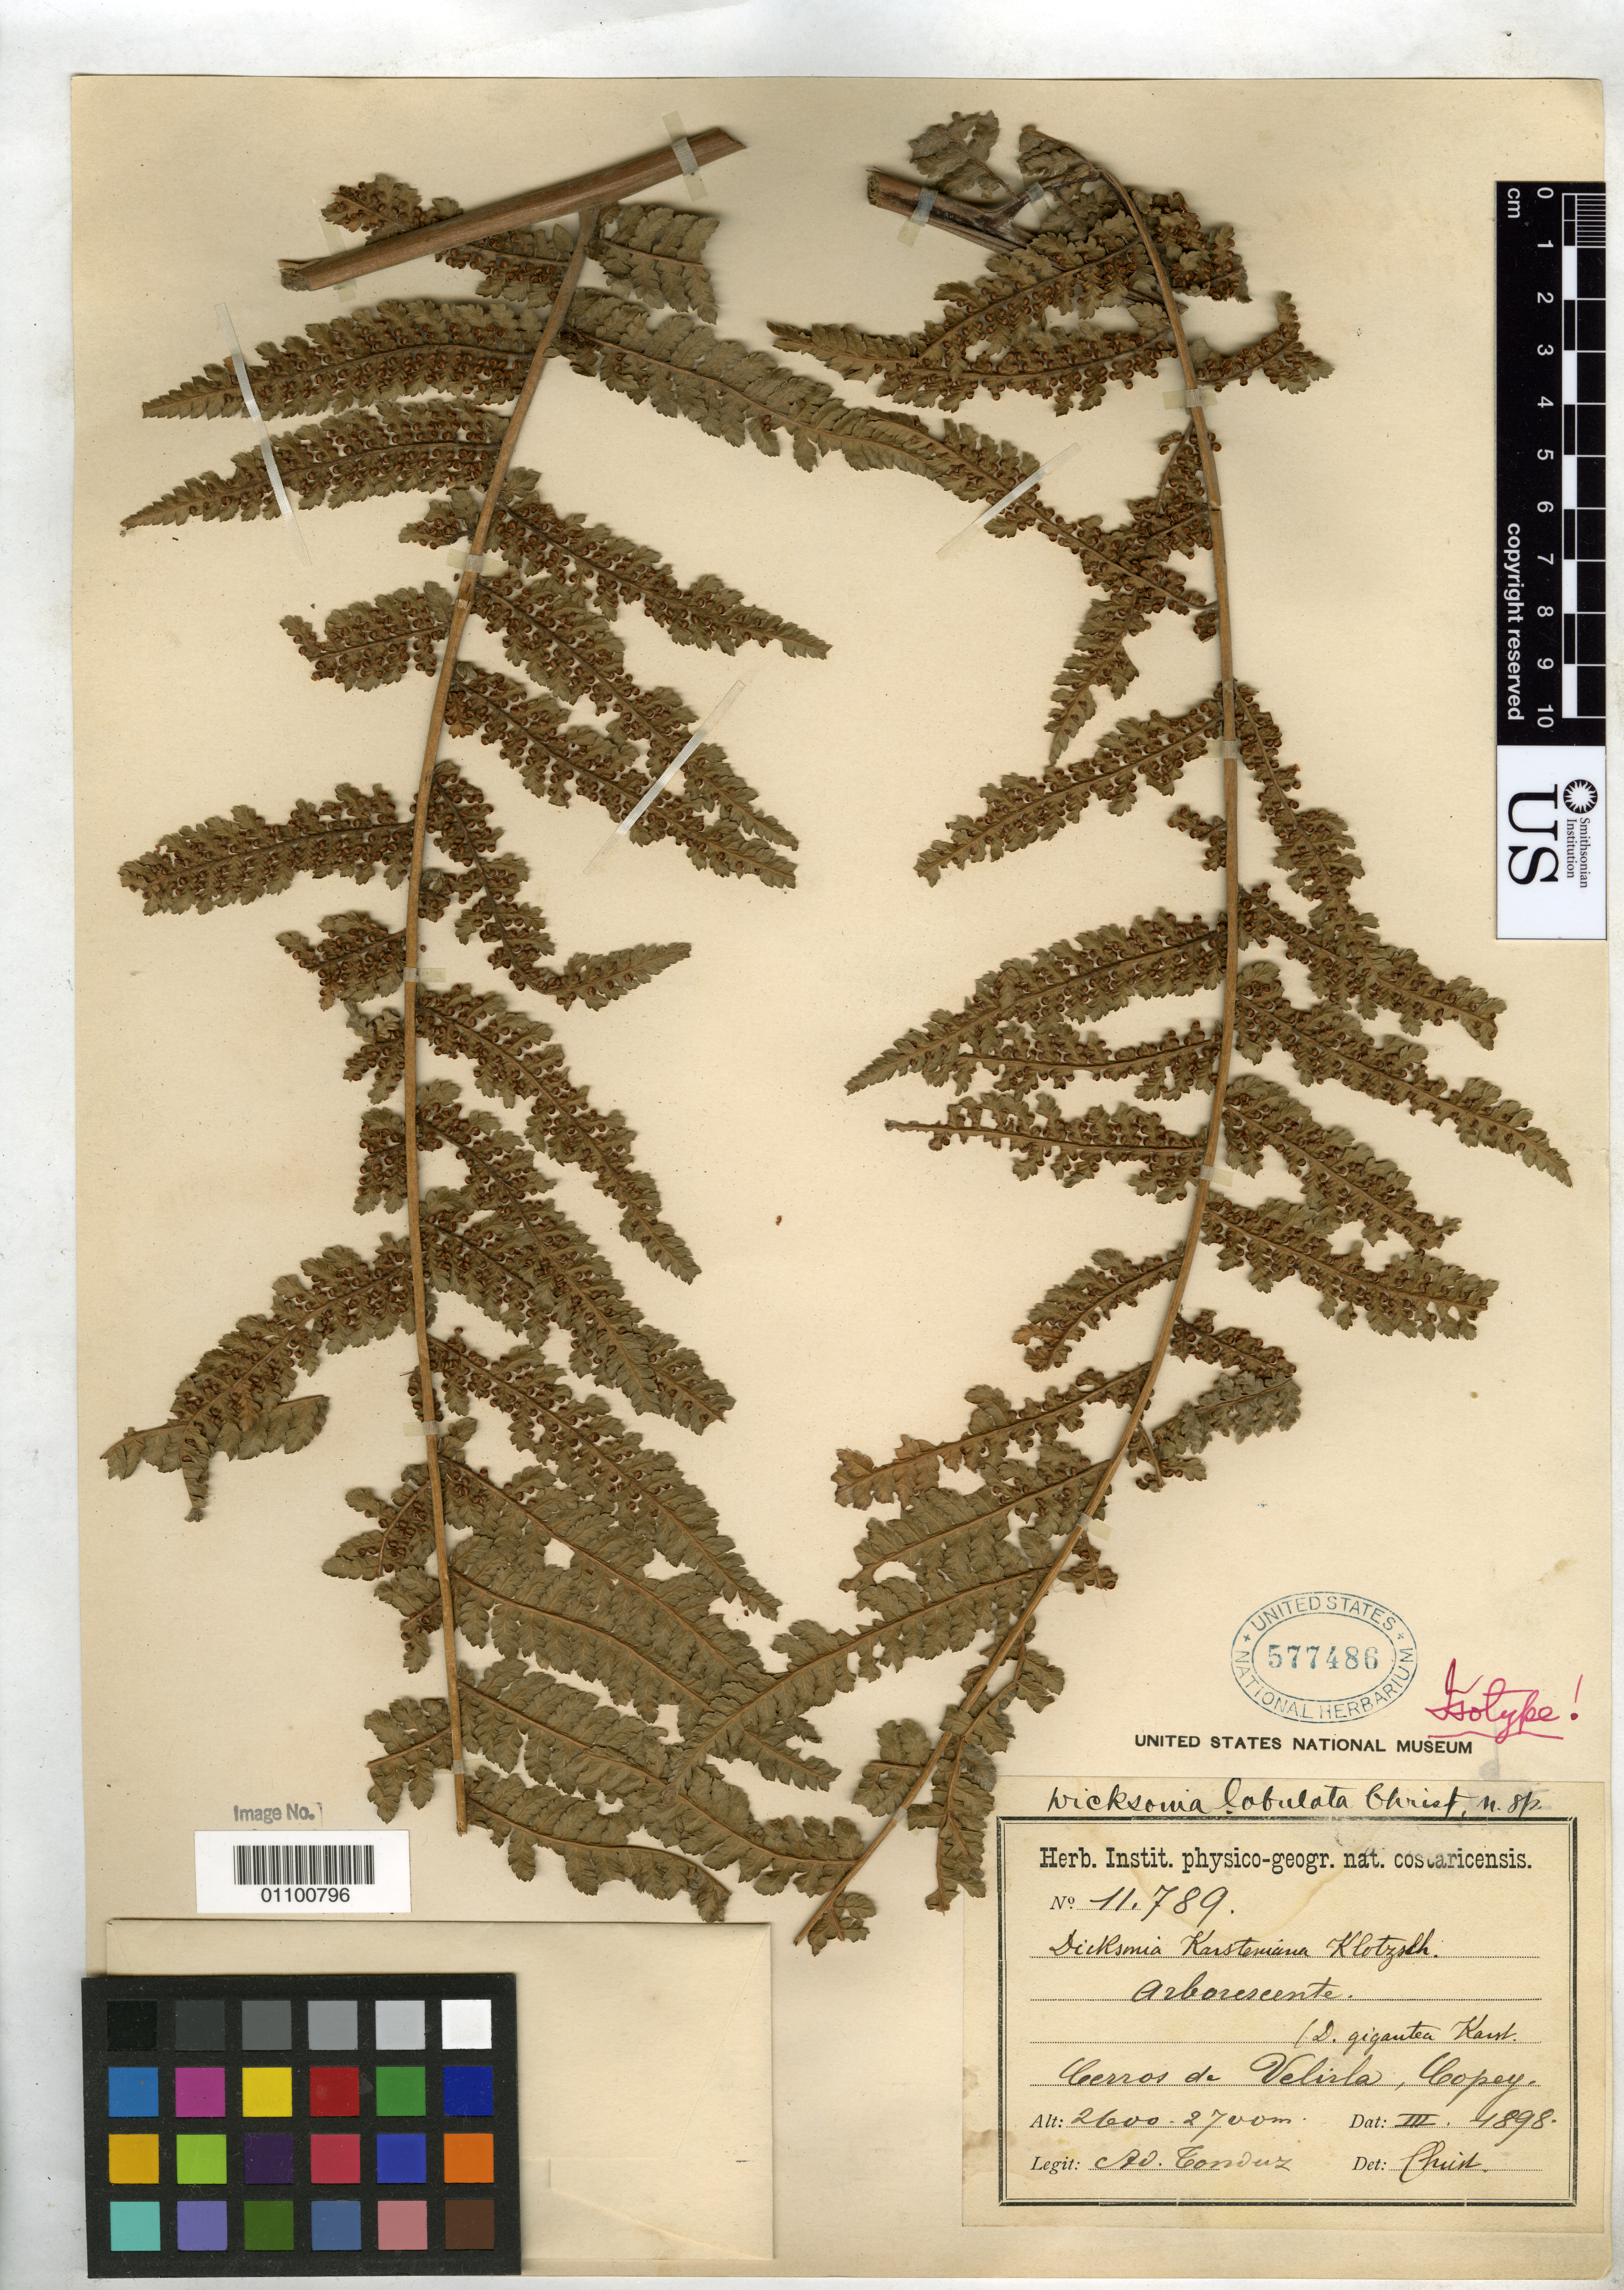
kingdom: Plantae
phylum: Tracheophyta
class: Polypodiopsida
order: Cyatheales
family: Dicksoniaceae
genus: Dicksonia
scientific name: Dicksonia lobulata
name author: Christ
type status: Isotype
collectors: A. Tonduz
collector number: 11789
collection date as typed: Mar 1898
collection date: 1898-03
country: Costa Rica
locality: Cerros de Valisla au Copey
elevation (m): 2600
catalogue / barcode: US 577486